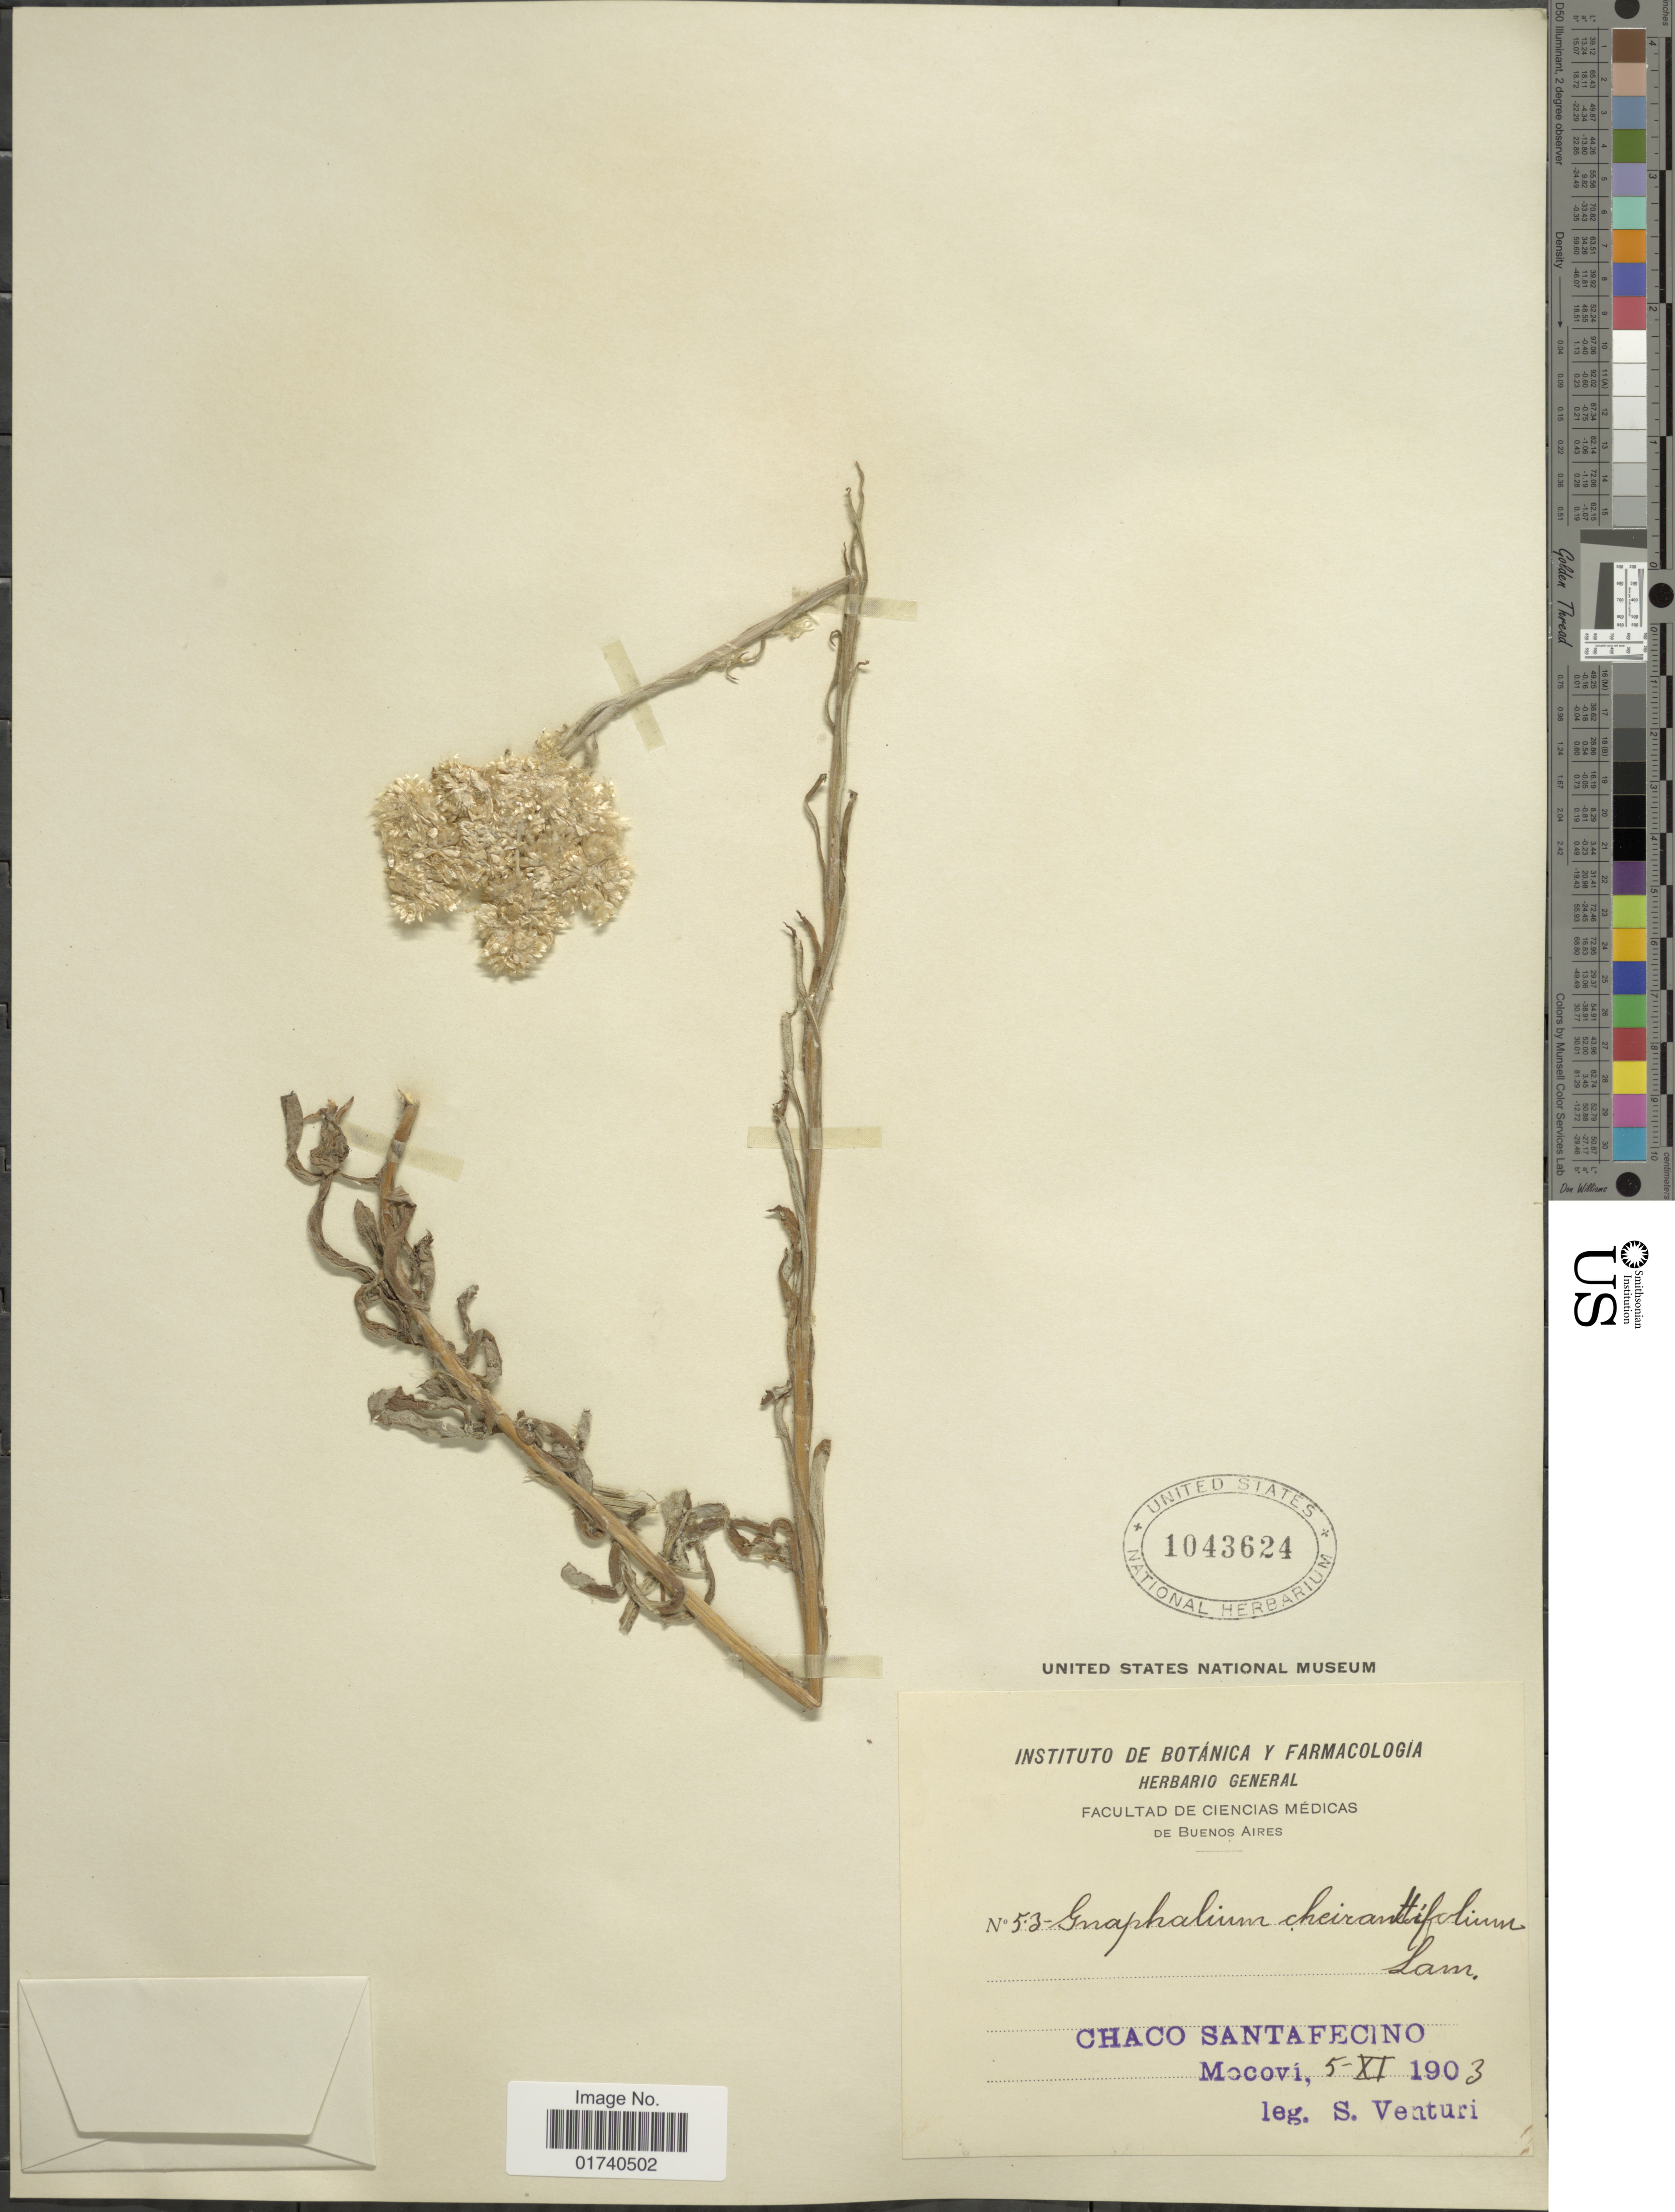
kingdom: Plantae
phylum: Tracheophyta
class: Magnoliopsida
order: Asterales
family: Asteraceae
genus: Pseudognaphalium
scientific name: Pseudognaphalium cheiranthifolium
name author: (Lam.) Hilliard & B.L. Burtt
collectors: S. Venturi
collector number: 53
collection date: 1903-11-05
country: Argentina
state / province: Chaco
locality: Chaco Santafecino Mocovi.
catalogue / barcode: US 1043624